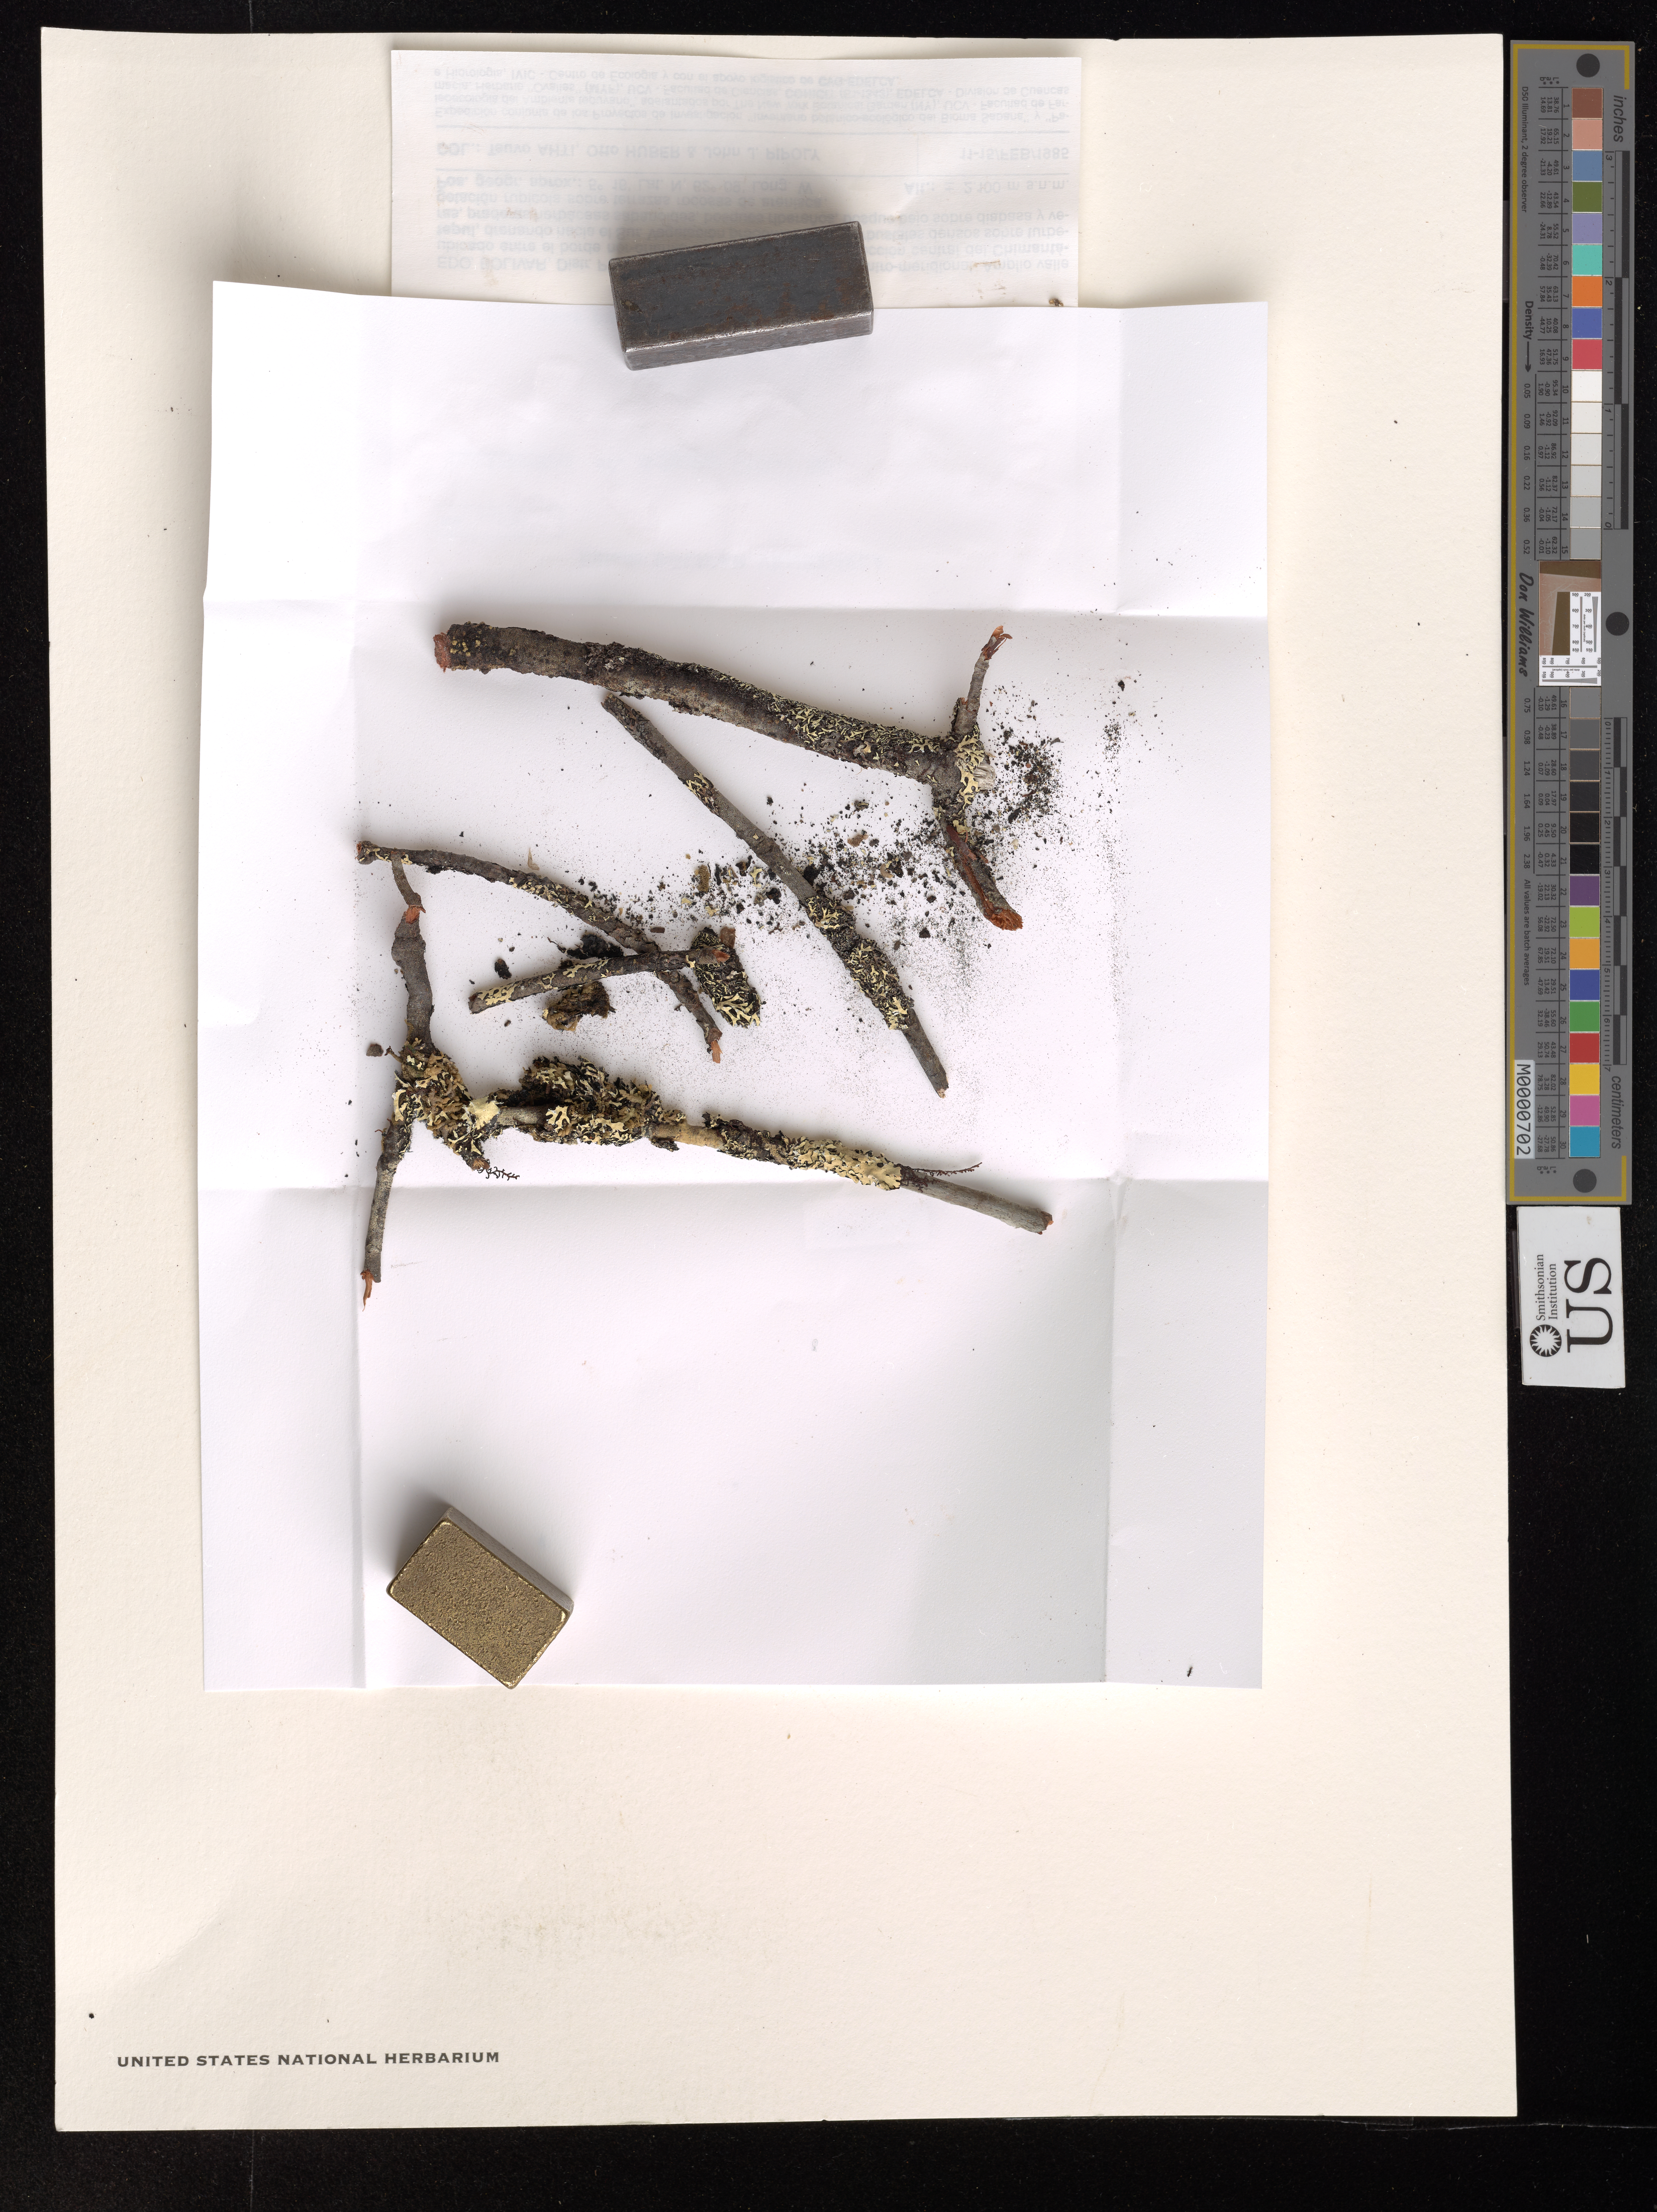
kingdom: Fungi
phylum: Ascomycota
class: Lecanoromycetes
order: Lecanorales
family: Parmeliaceae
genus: Hypotrachyna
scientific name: Hypotrachyna reducens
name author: (Nyl.) Hale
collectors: T. T. Ahti, O. Huber & J. J. Pipoly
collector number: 45202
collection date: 1985-02-11/1985-02-15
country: Venezuela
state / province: Bolivar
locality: Distr. Piar: Macizo del Chimantá, sector centro-meridional. Amplio valle ubicado entre el borde nor-oriental del Torno-tepui y la sección central del Chimantá-tepui, drenando hacia el Sur.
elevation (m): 2.1